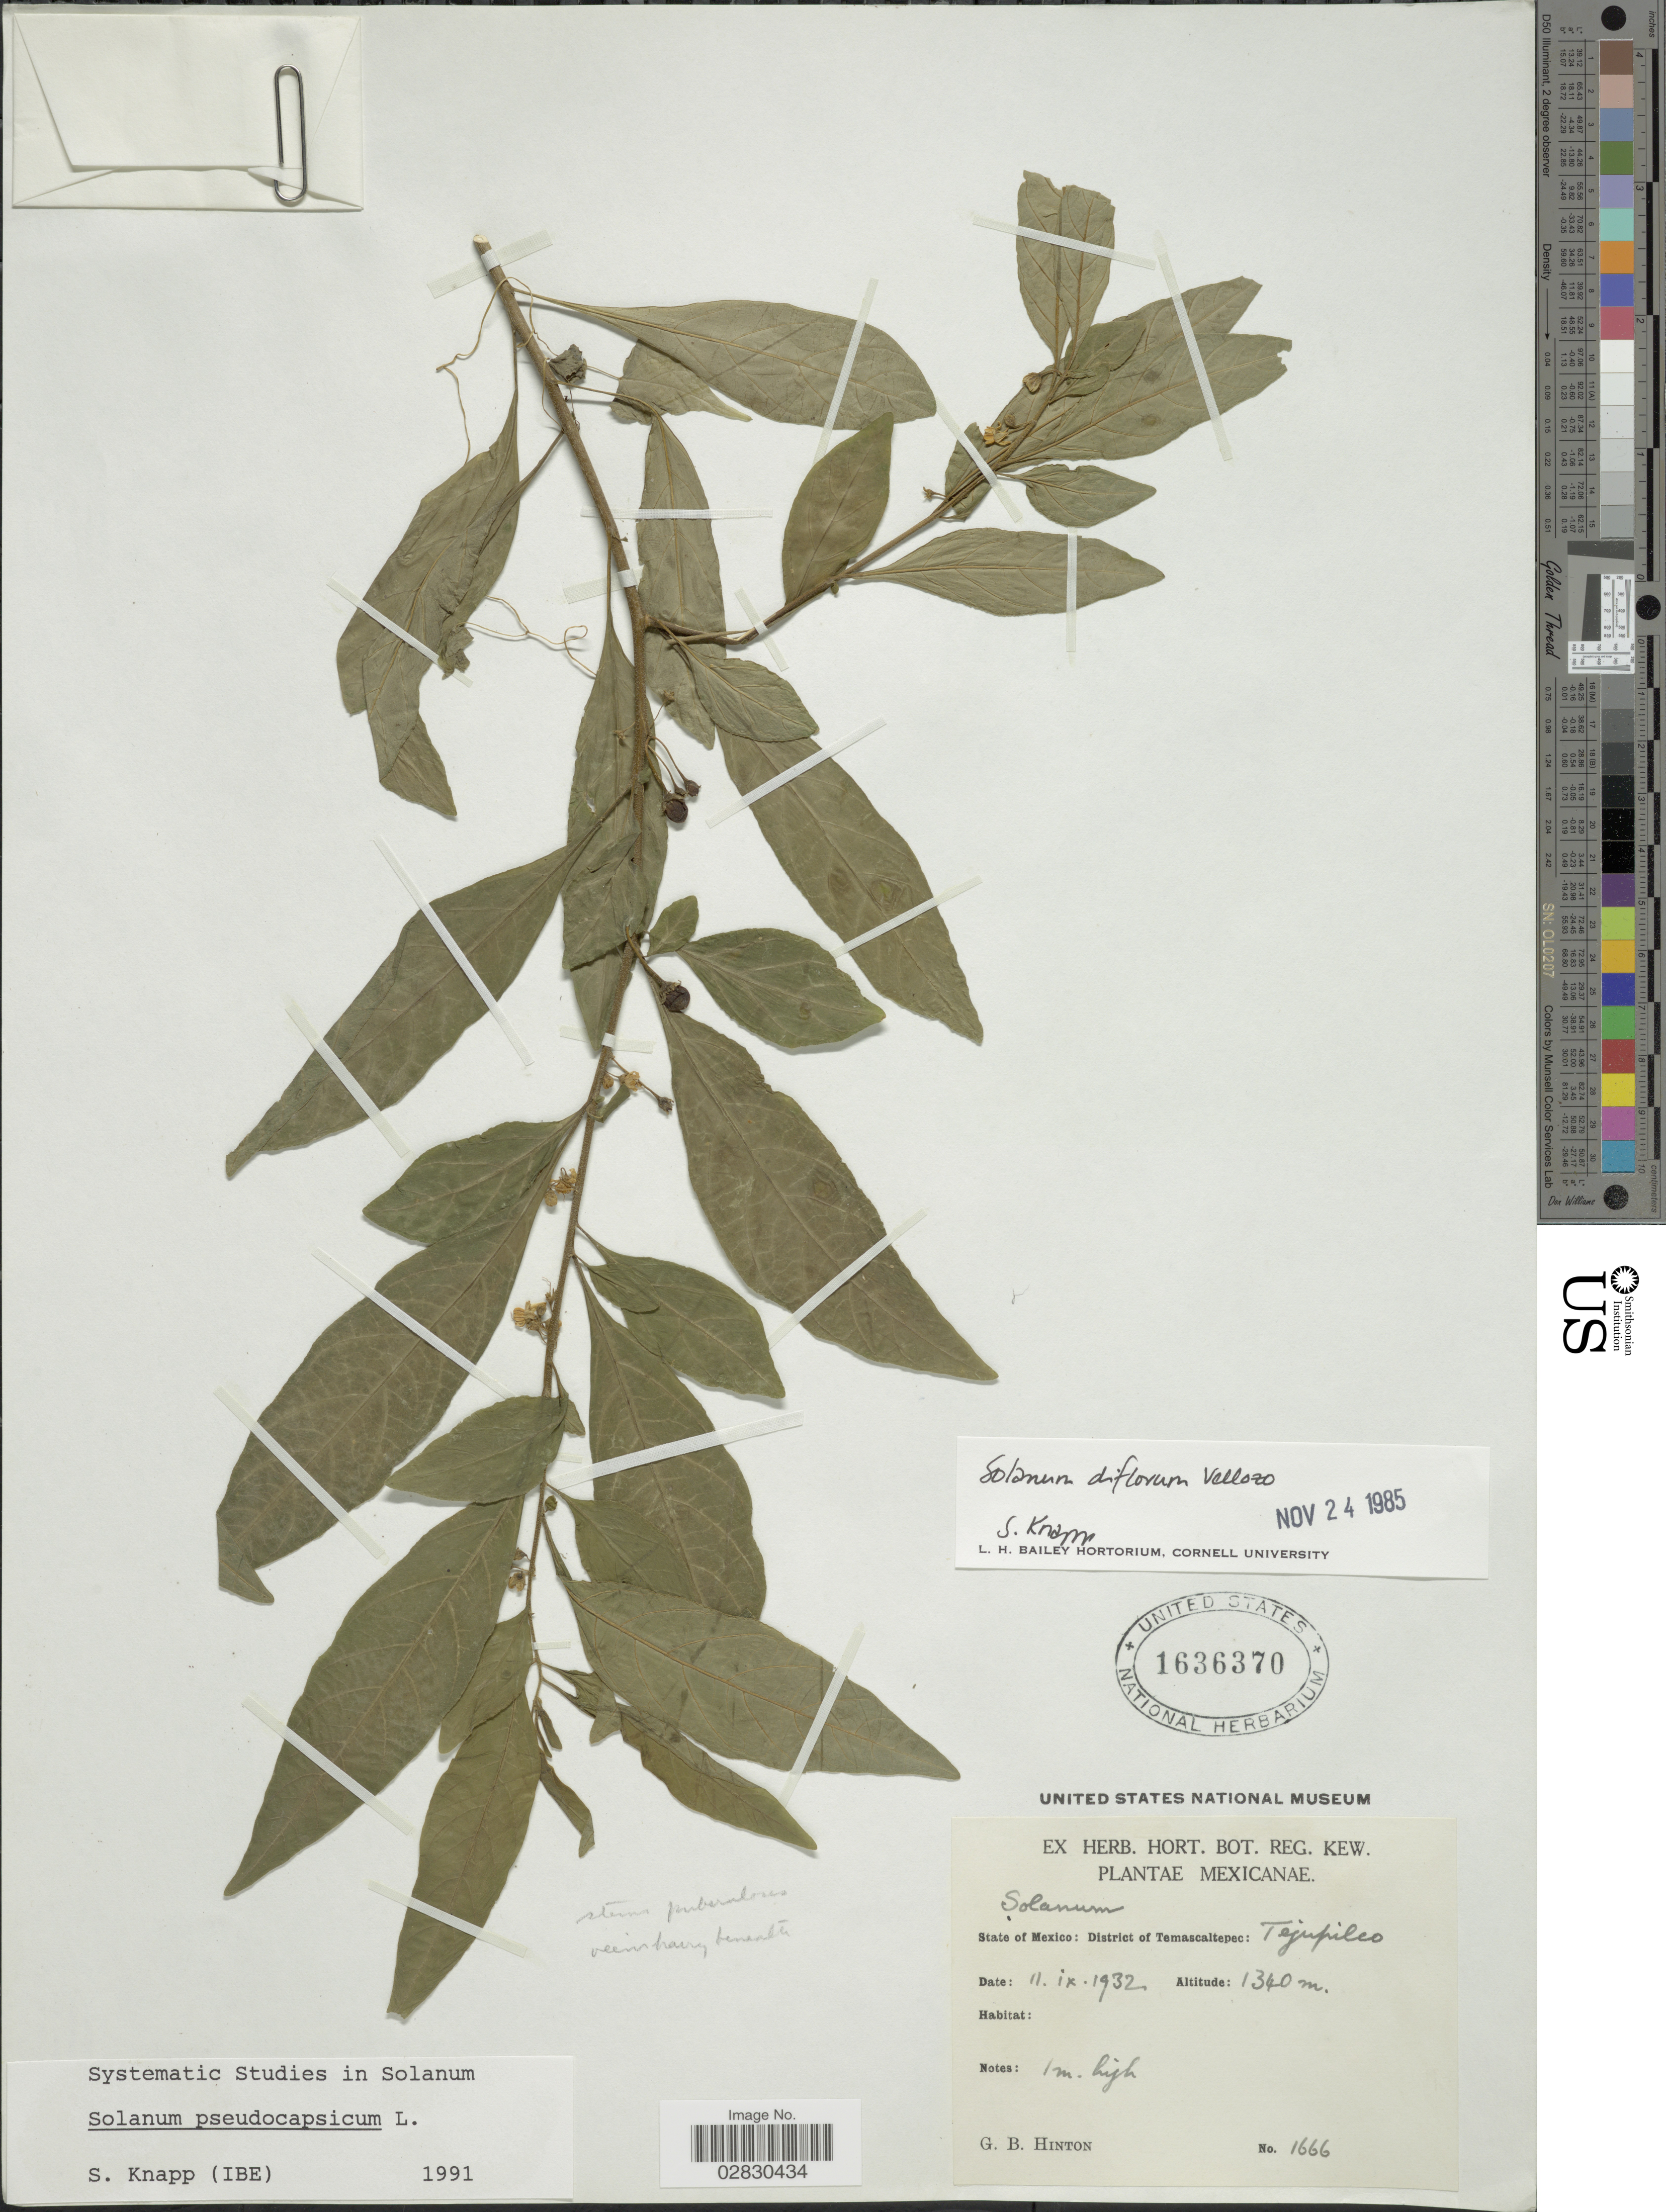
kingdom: Plantae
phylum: Tracheophyta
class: Magnoliopsida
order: Solanales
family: Solanaceae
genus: Solanum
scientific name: Solanum pseudocapsicum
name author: L.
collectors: G. B. Hinton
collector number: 1666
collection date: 1932-09-11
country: Mexico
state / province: México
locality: District of Temascaltepec: Tejupilco.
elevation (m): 1340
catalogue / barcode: US 1636370